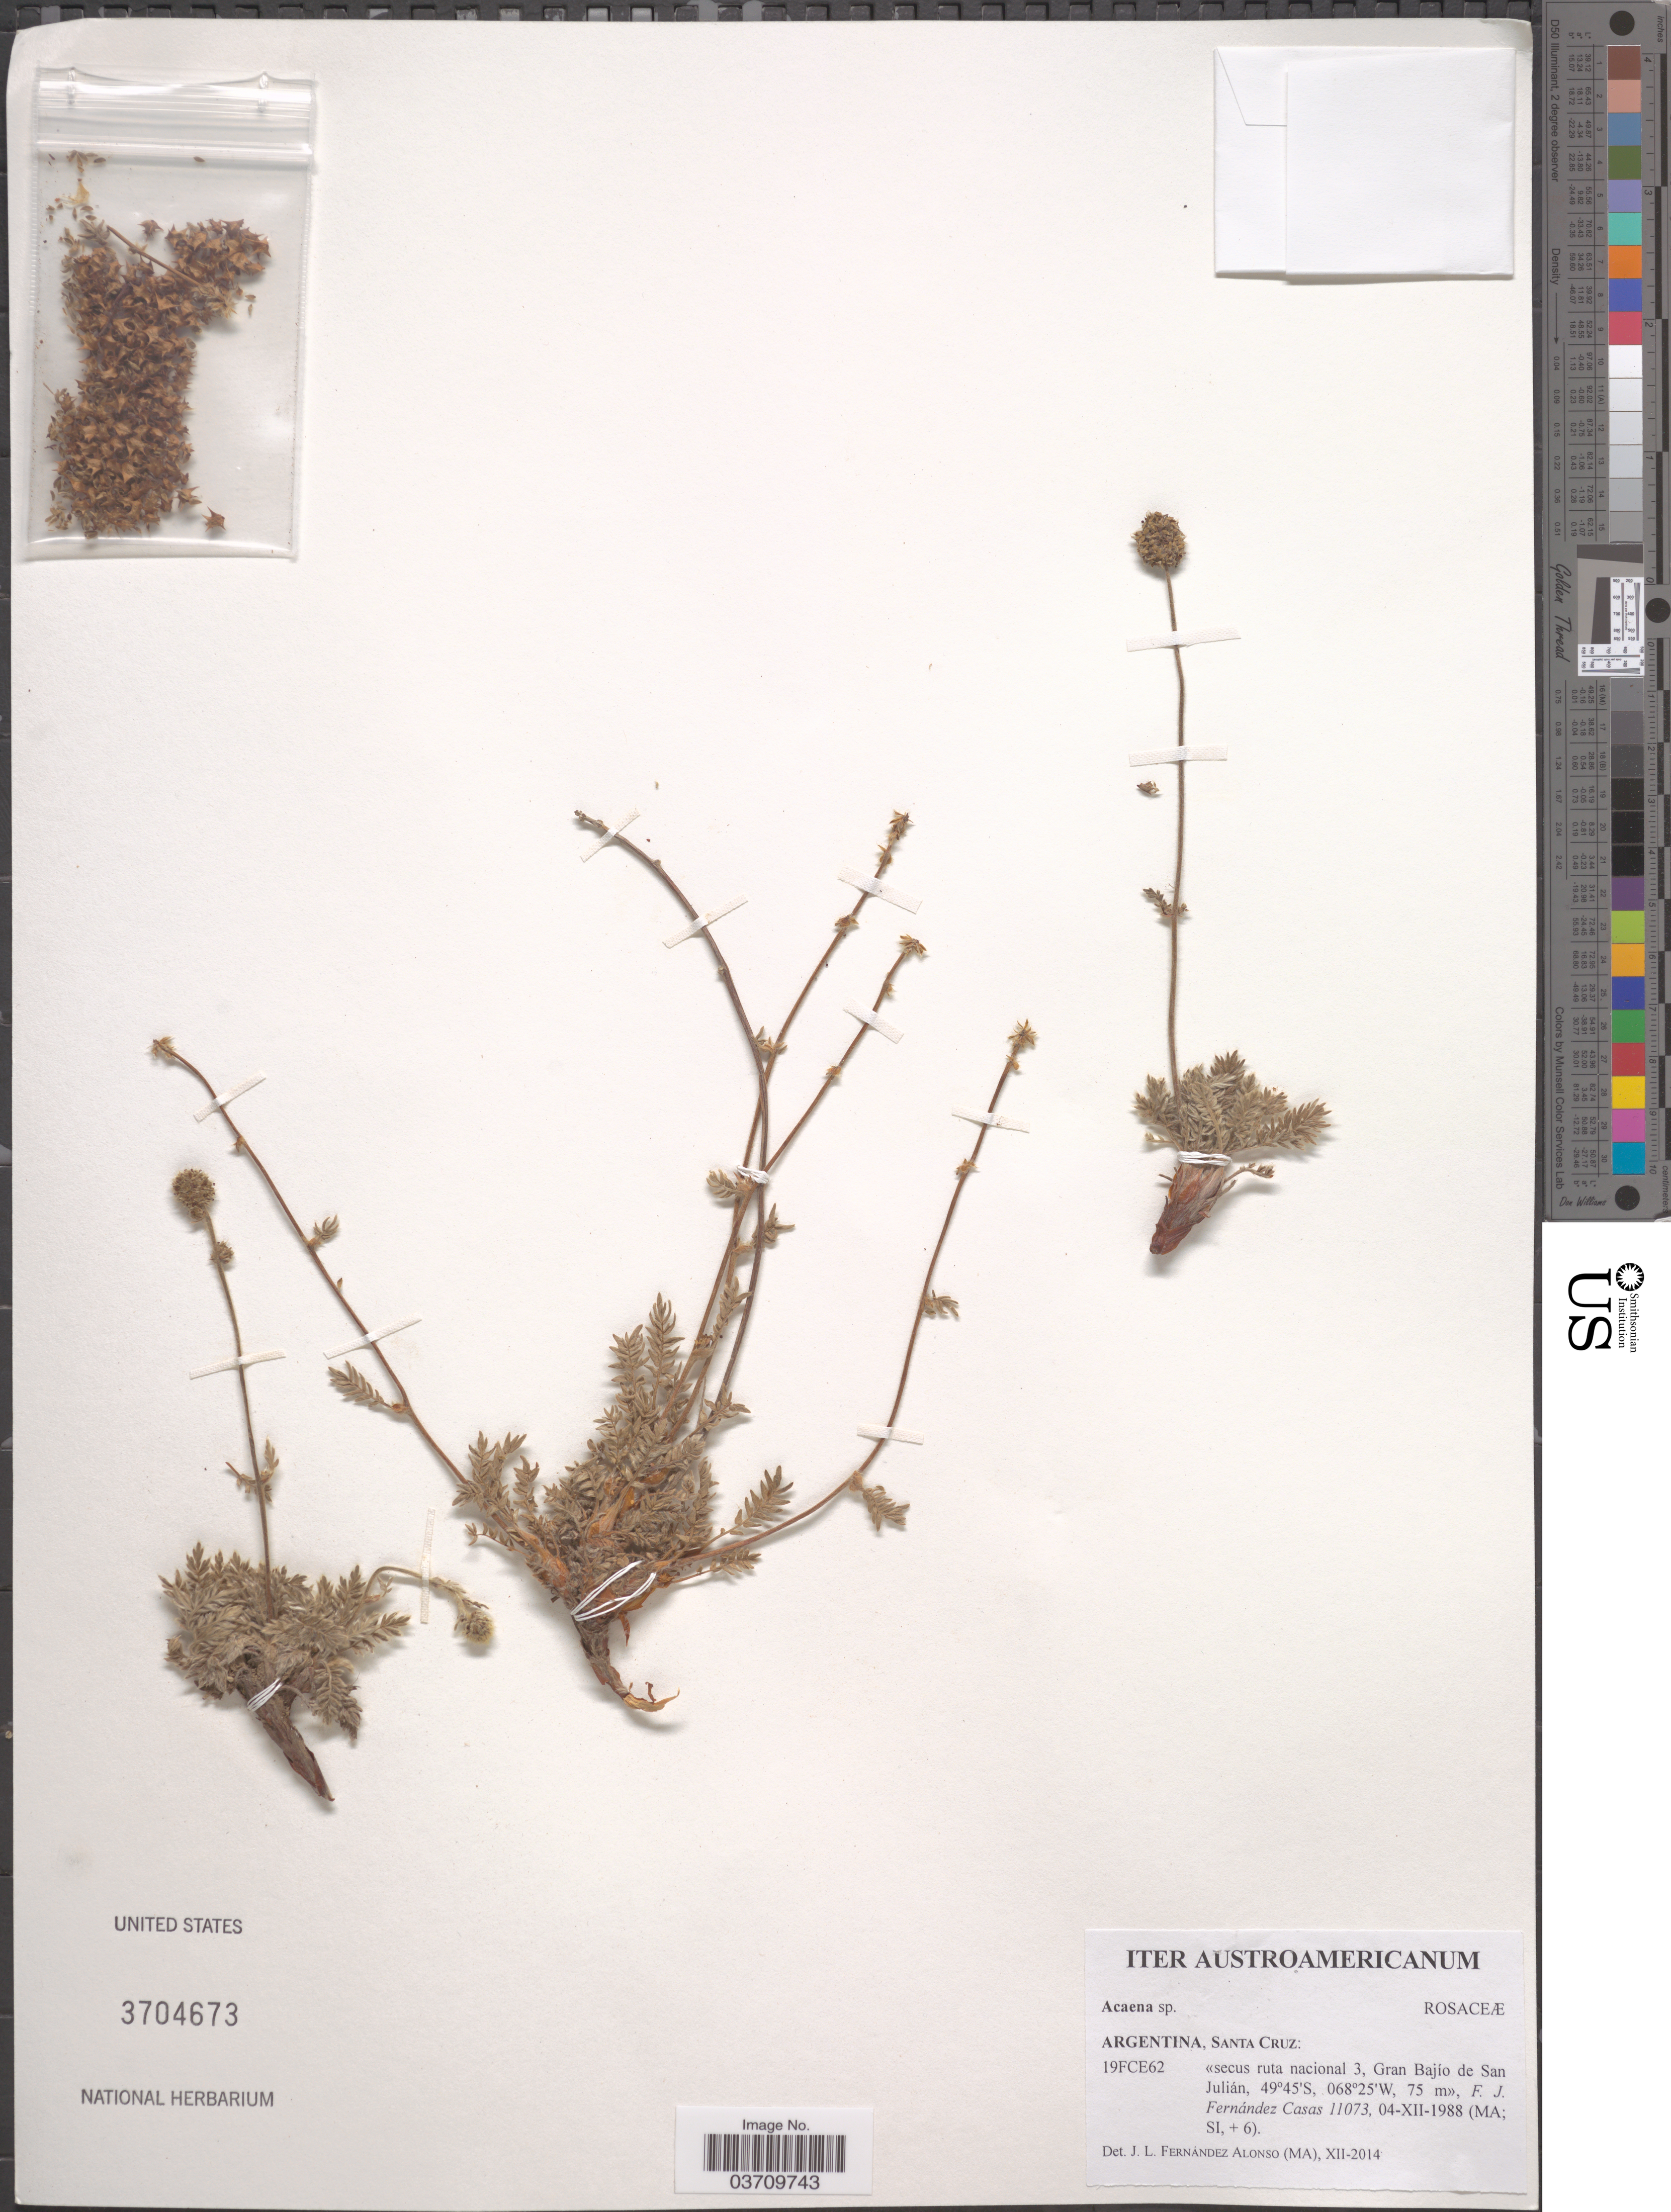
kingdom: Plantae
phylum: Tracheophyta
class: Magnoliopsida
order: Rosales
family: Rosaceae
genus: Acaena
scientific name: Acaena sp.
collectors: F. Casas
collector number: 11073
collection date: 1988-12-04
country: Argentina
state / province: Santa Cruz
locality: Iter Austroamericanum. 19FCE62 [unsure placement] «secus ruta nacional 3, Gran Bajío de San Julián».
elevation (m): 75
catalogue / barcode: US 3704673